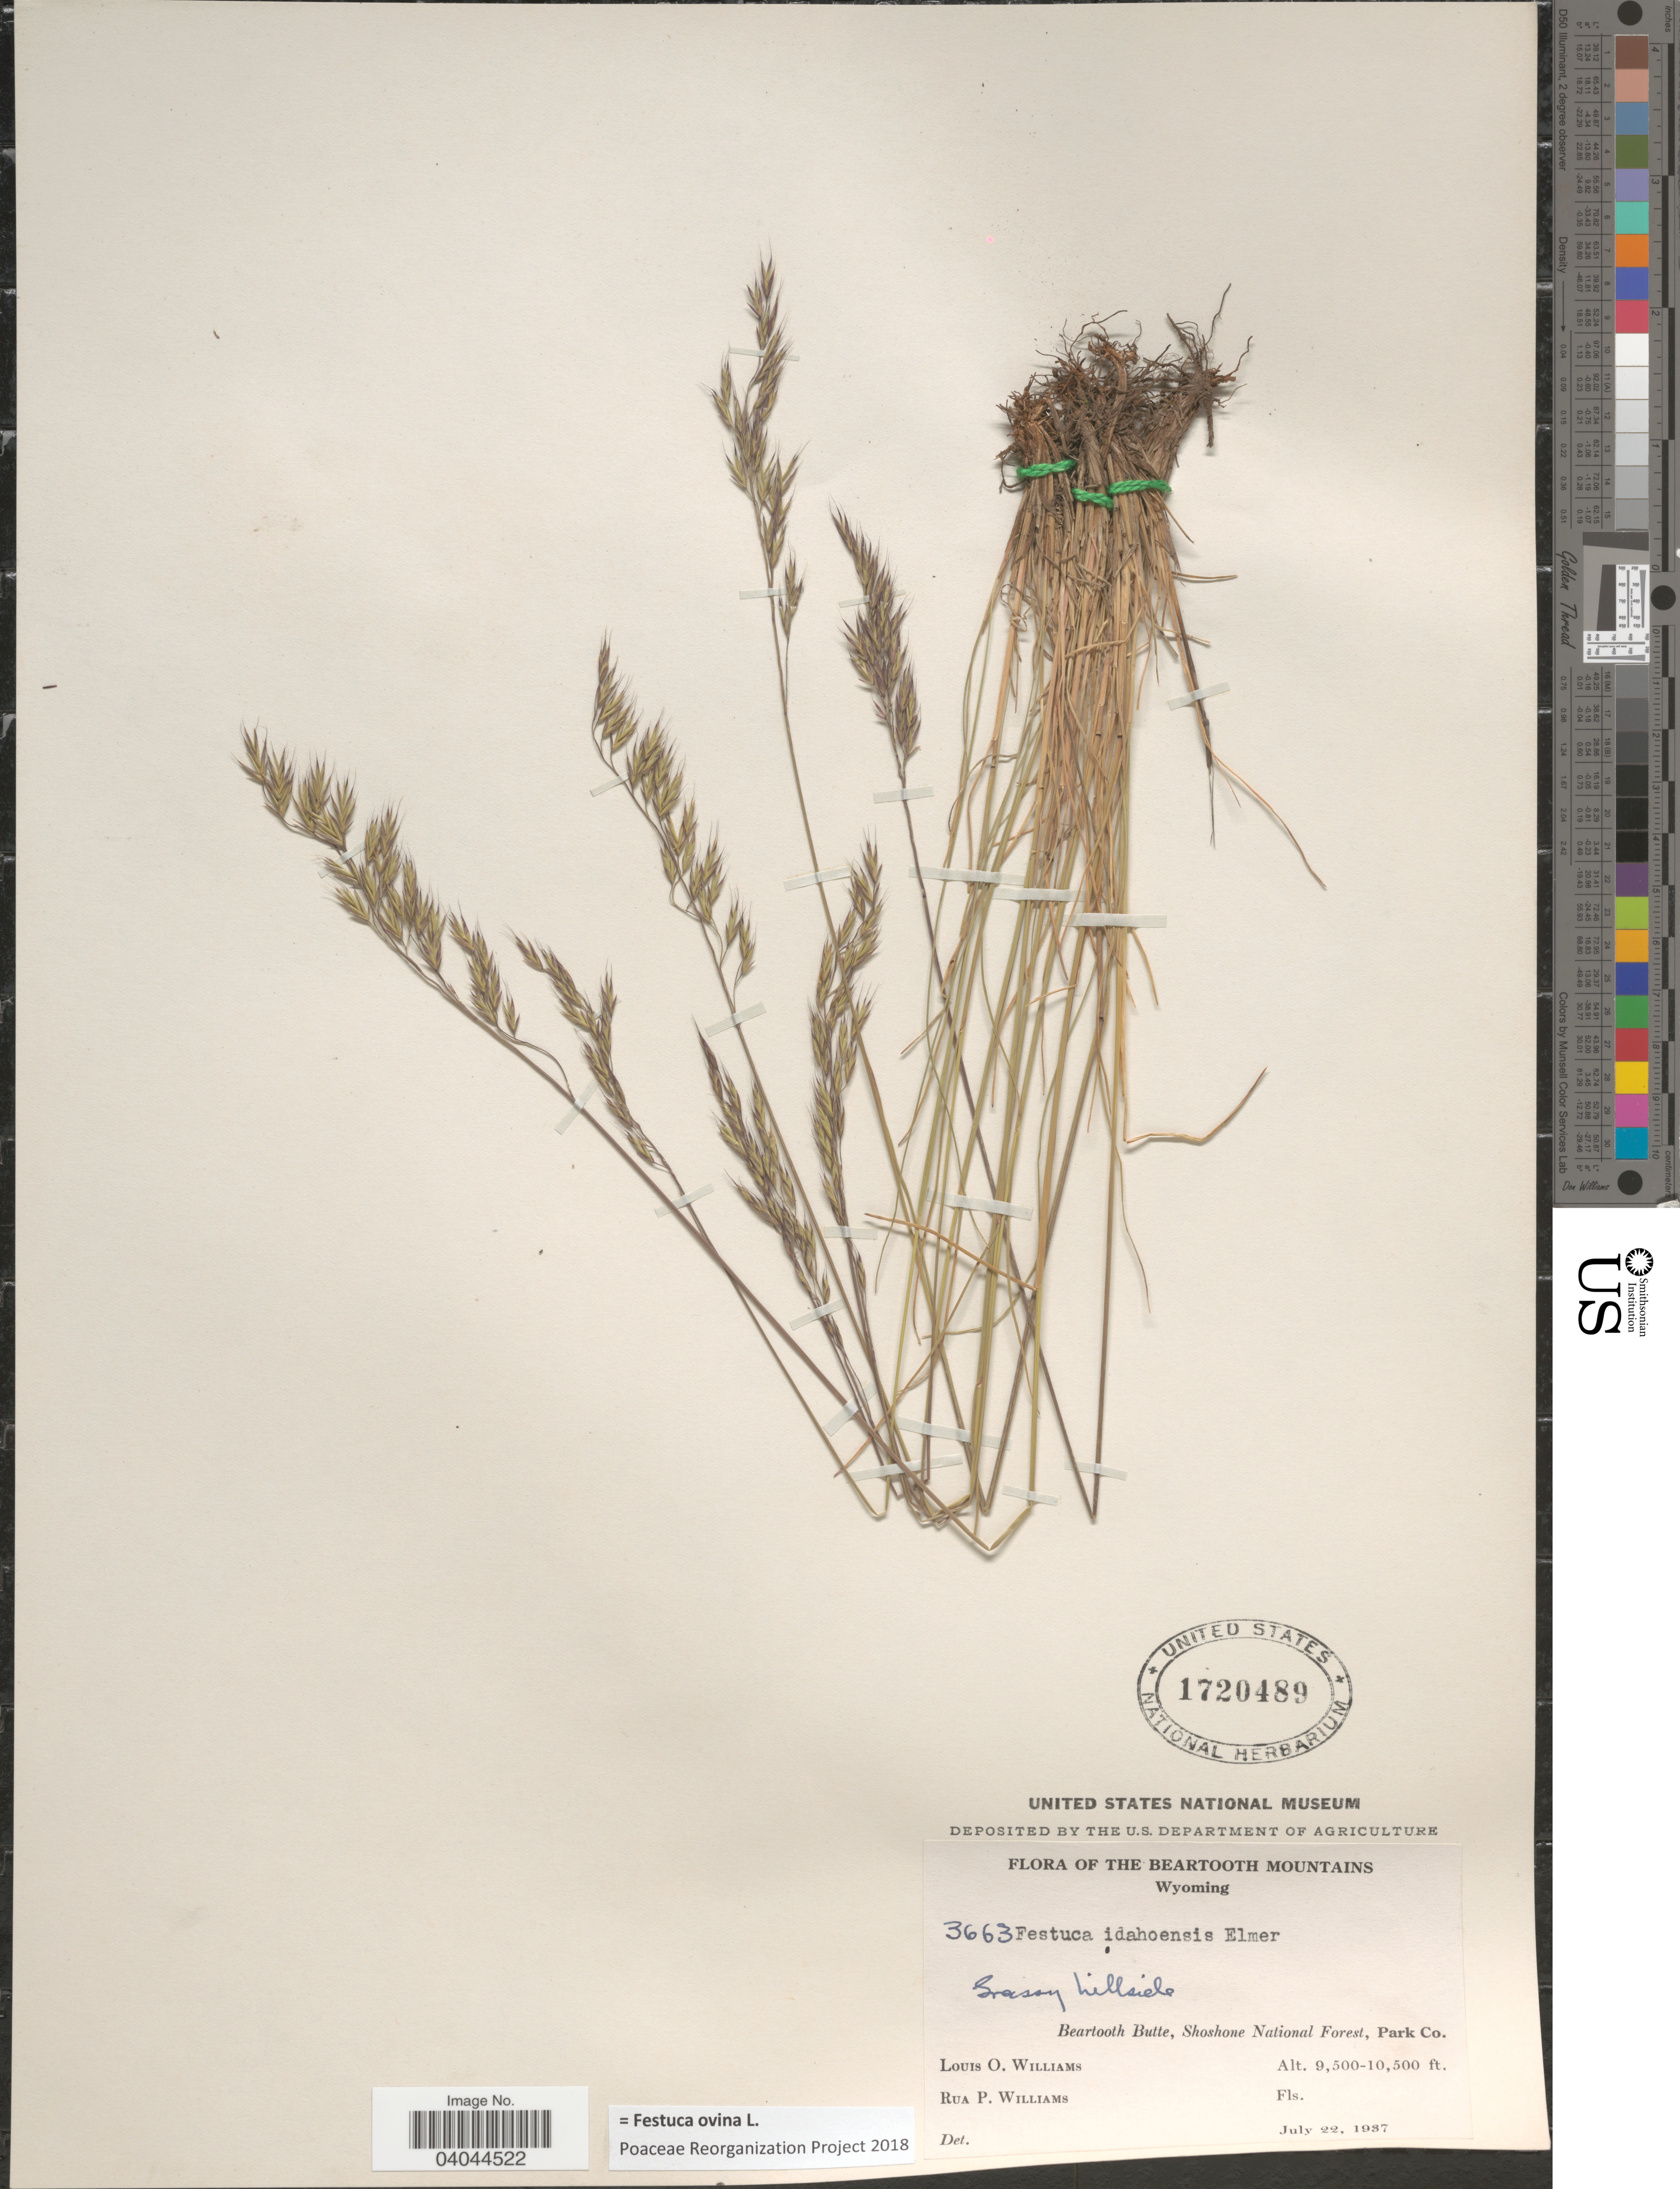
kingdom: Plantae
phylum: Tracheophyta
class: Liliopsida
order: Poales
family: Poaceae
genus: Festuca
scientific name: Festuca ovina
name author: L.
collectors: L. O. Williams & R. P. Williams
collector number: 3663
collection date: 1937-07-22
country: United States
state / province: Wyoming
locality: Beartooth Mountains. Grassy hillside. Beartooth Butte, Shoshone National Forest, Park Co.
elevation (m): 2896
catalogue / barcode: US 1720489